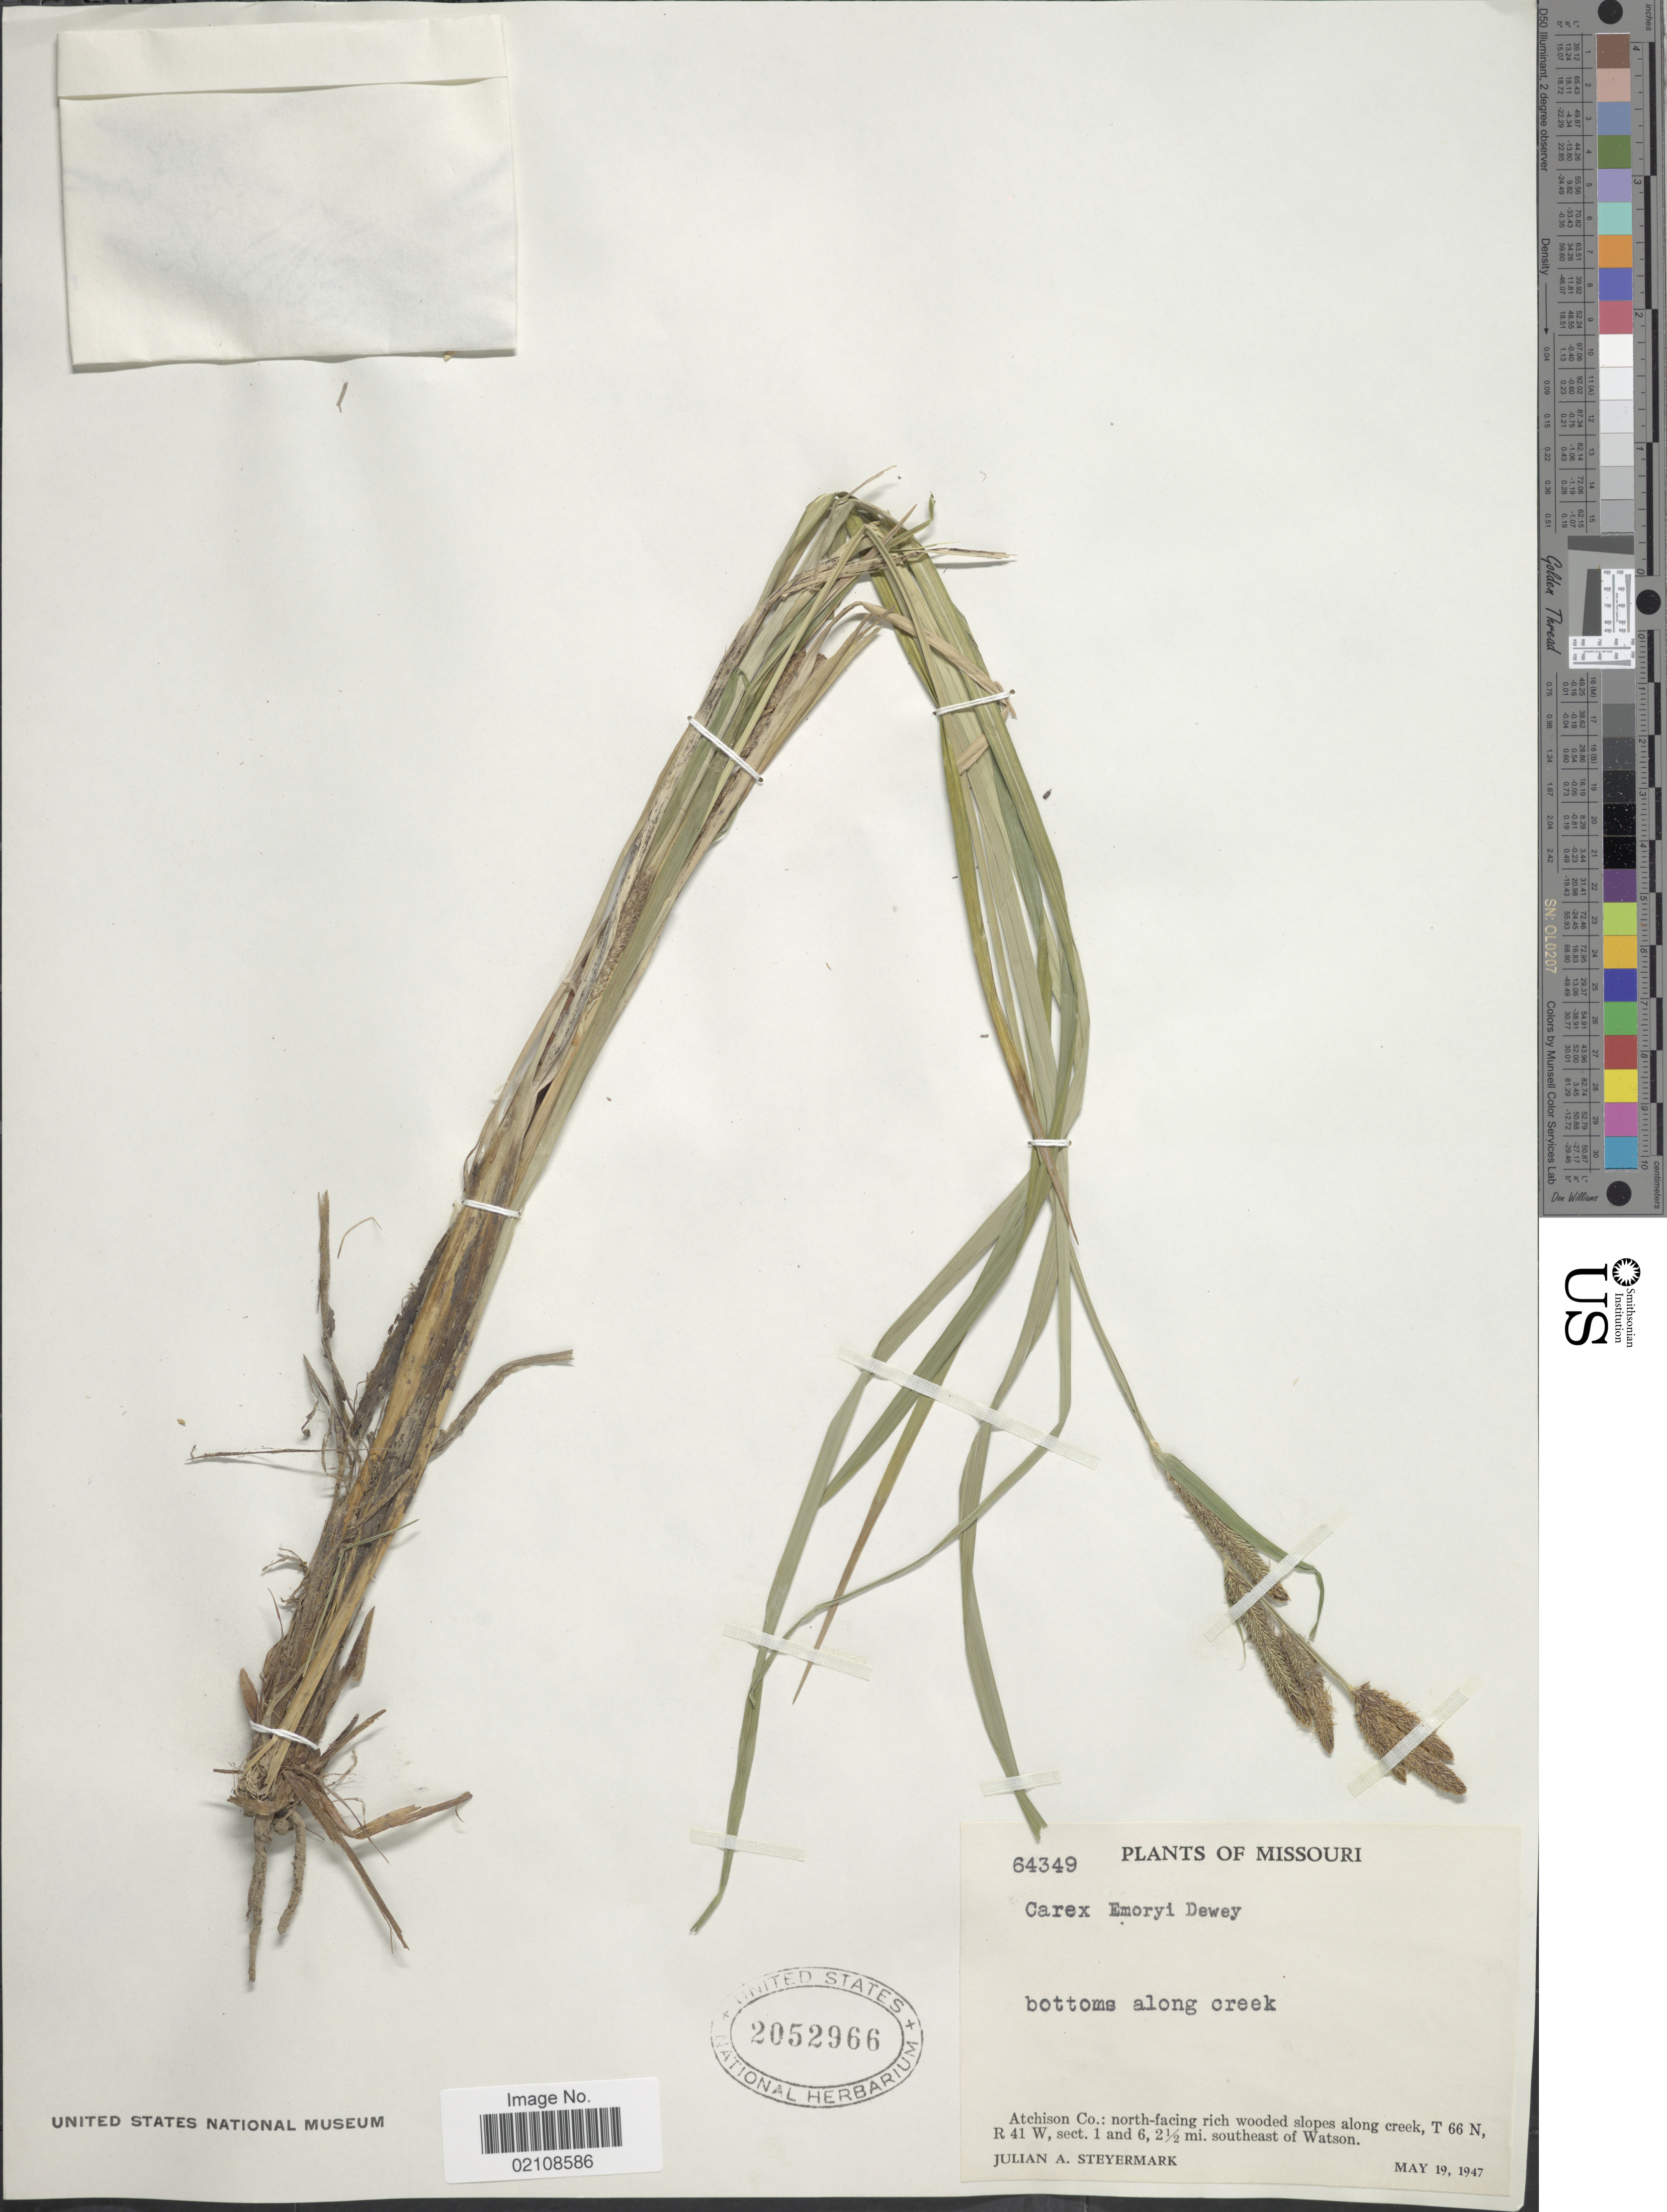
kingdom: Plantae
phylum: Tracheophyta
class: Liliopsida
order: Poales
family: Cyperaceae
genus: Carex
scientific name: Carex emoryi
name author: Dewey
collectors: J. Steyermark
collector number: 64349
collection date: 1947-05-19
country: United States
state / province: Missouri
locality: Atchison Co.: north facing rich wooded slopes along creek, T 66 N, R 41 W, sect. 1 and 6, 2½ mi. southeast of Watson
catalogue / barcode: US 2052966